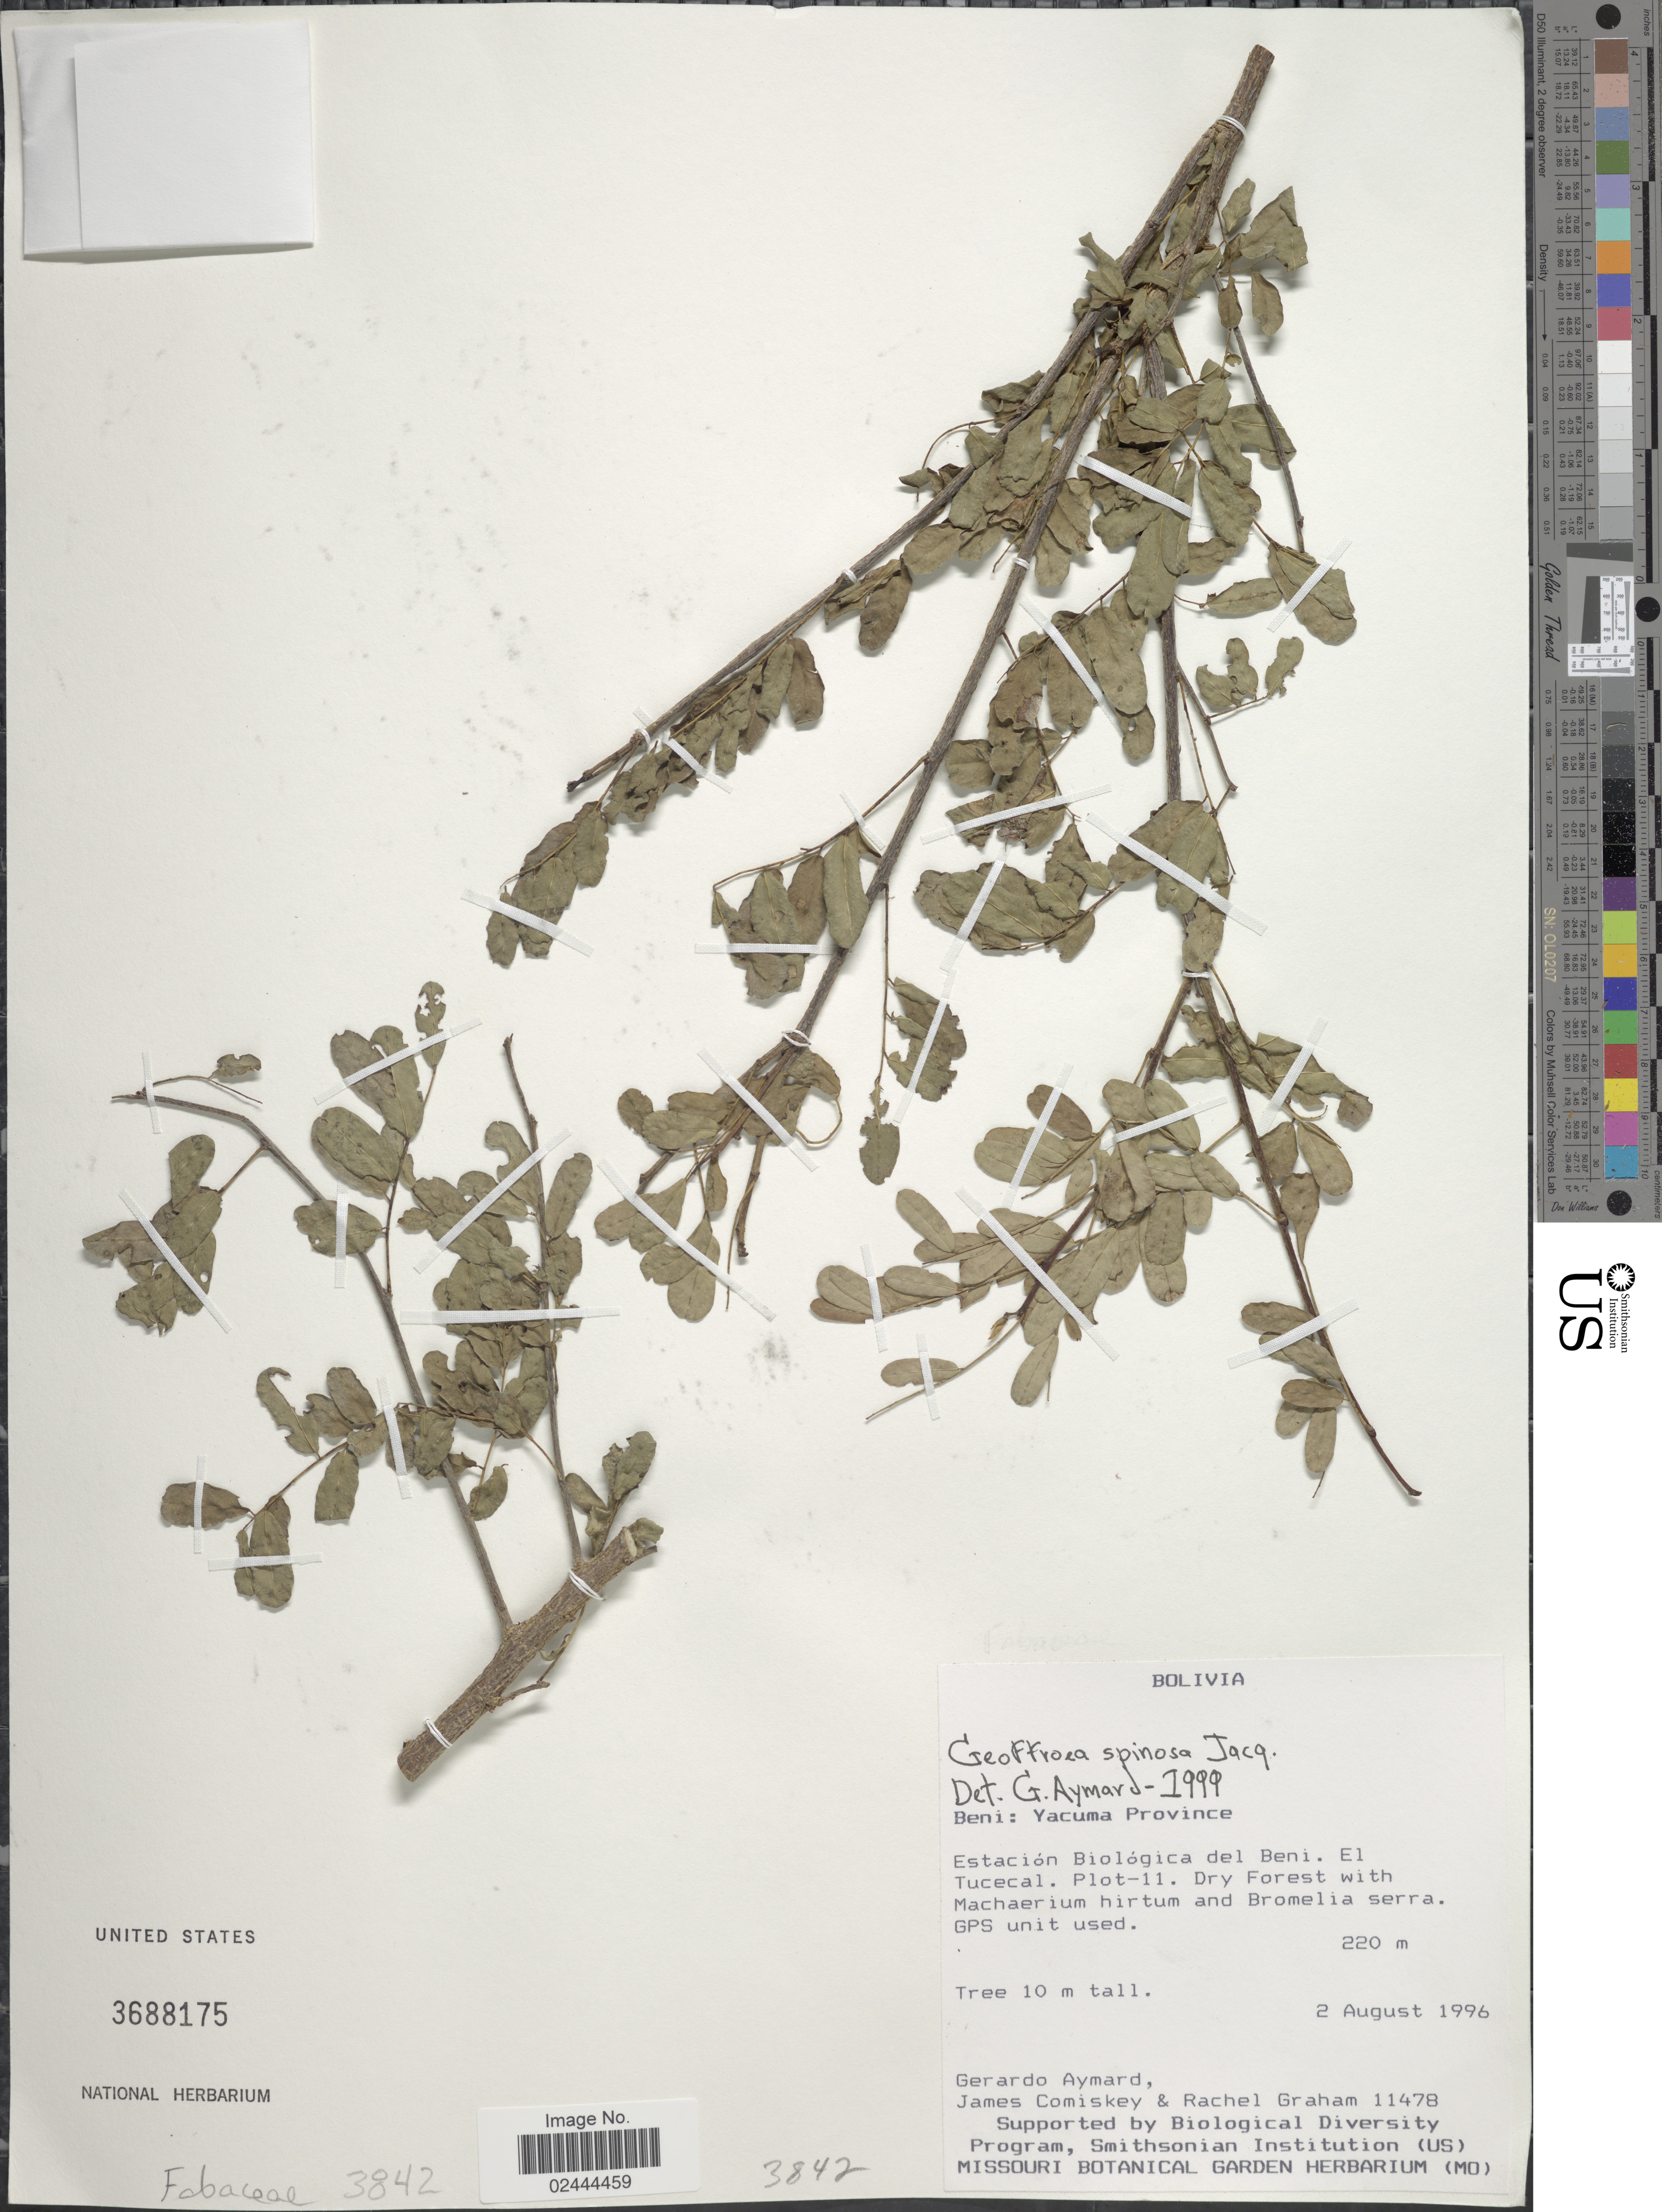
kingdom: Plantae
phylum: Tracheophyta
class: Magnoliopsida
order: Fabales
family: Fabaceae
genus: Geoffroea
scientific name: Geoffroea spinosa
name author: Jacq.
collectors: G. A. Aymard, J. A. Comiskey & R. Graham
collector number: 11478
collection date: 1996-08-02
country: Bolivia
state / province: Beni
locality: Yacuma Province, Estacion Biologico del Beni, El Tucecal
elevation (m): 220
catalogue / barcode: US 3688175